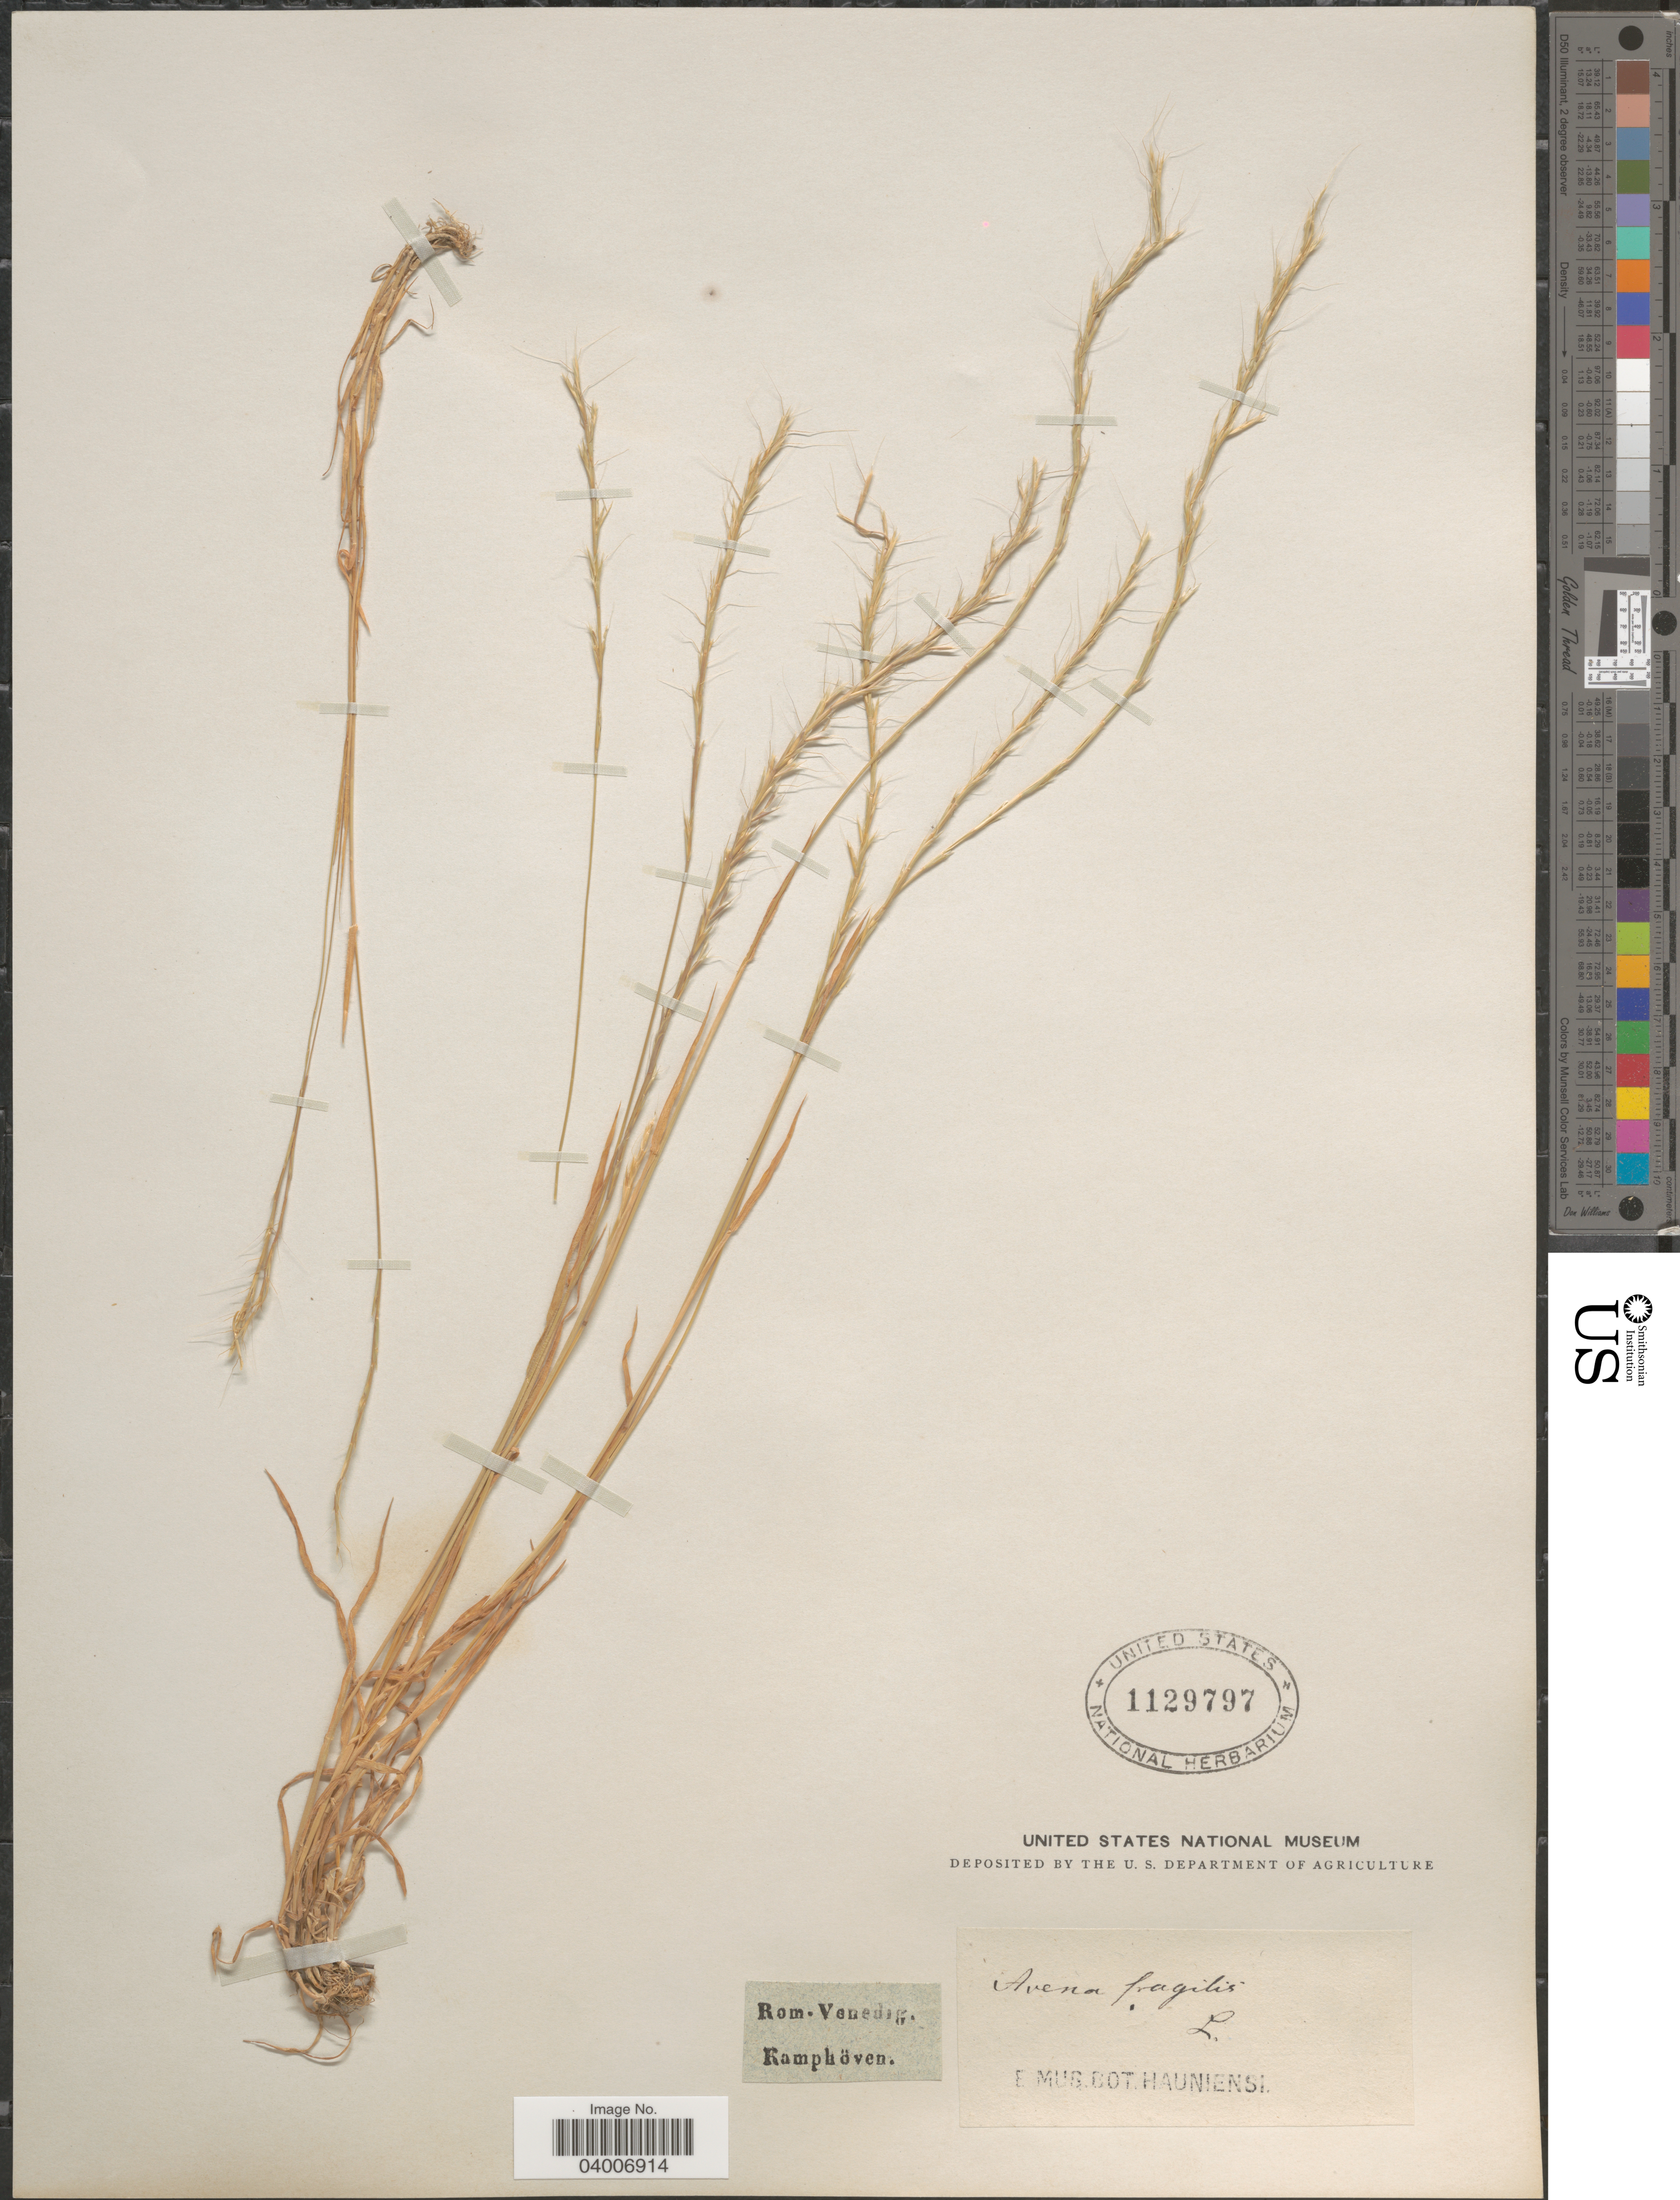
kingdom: Plantae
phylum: Tracheophyta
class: Liliopsida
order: Poales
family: Poaceae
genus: Gaudinia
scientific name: Gaudinia fragilis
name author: (L.) P. Beauv.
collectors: ex Mus. Bot. Hauniense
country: Italy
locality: Rom. Venedig. Kamphöven.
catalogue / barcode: US 1129797